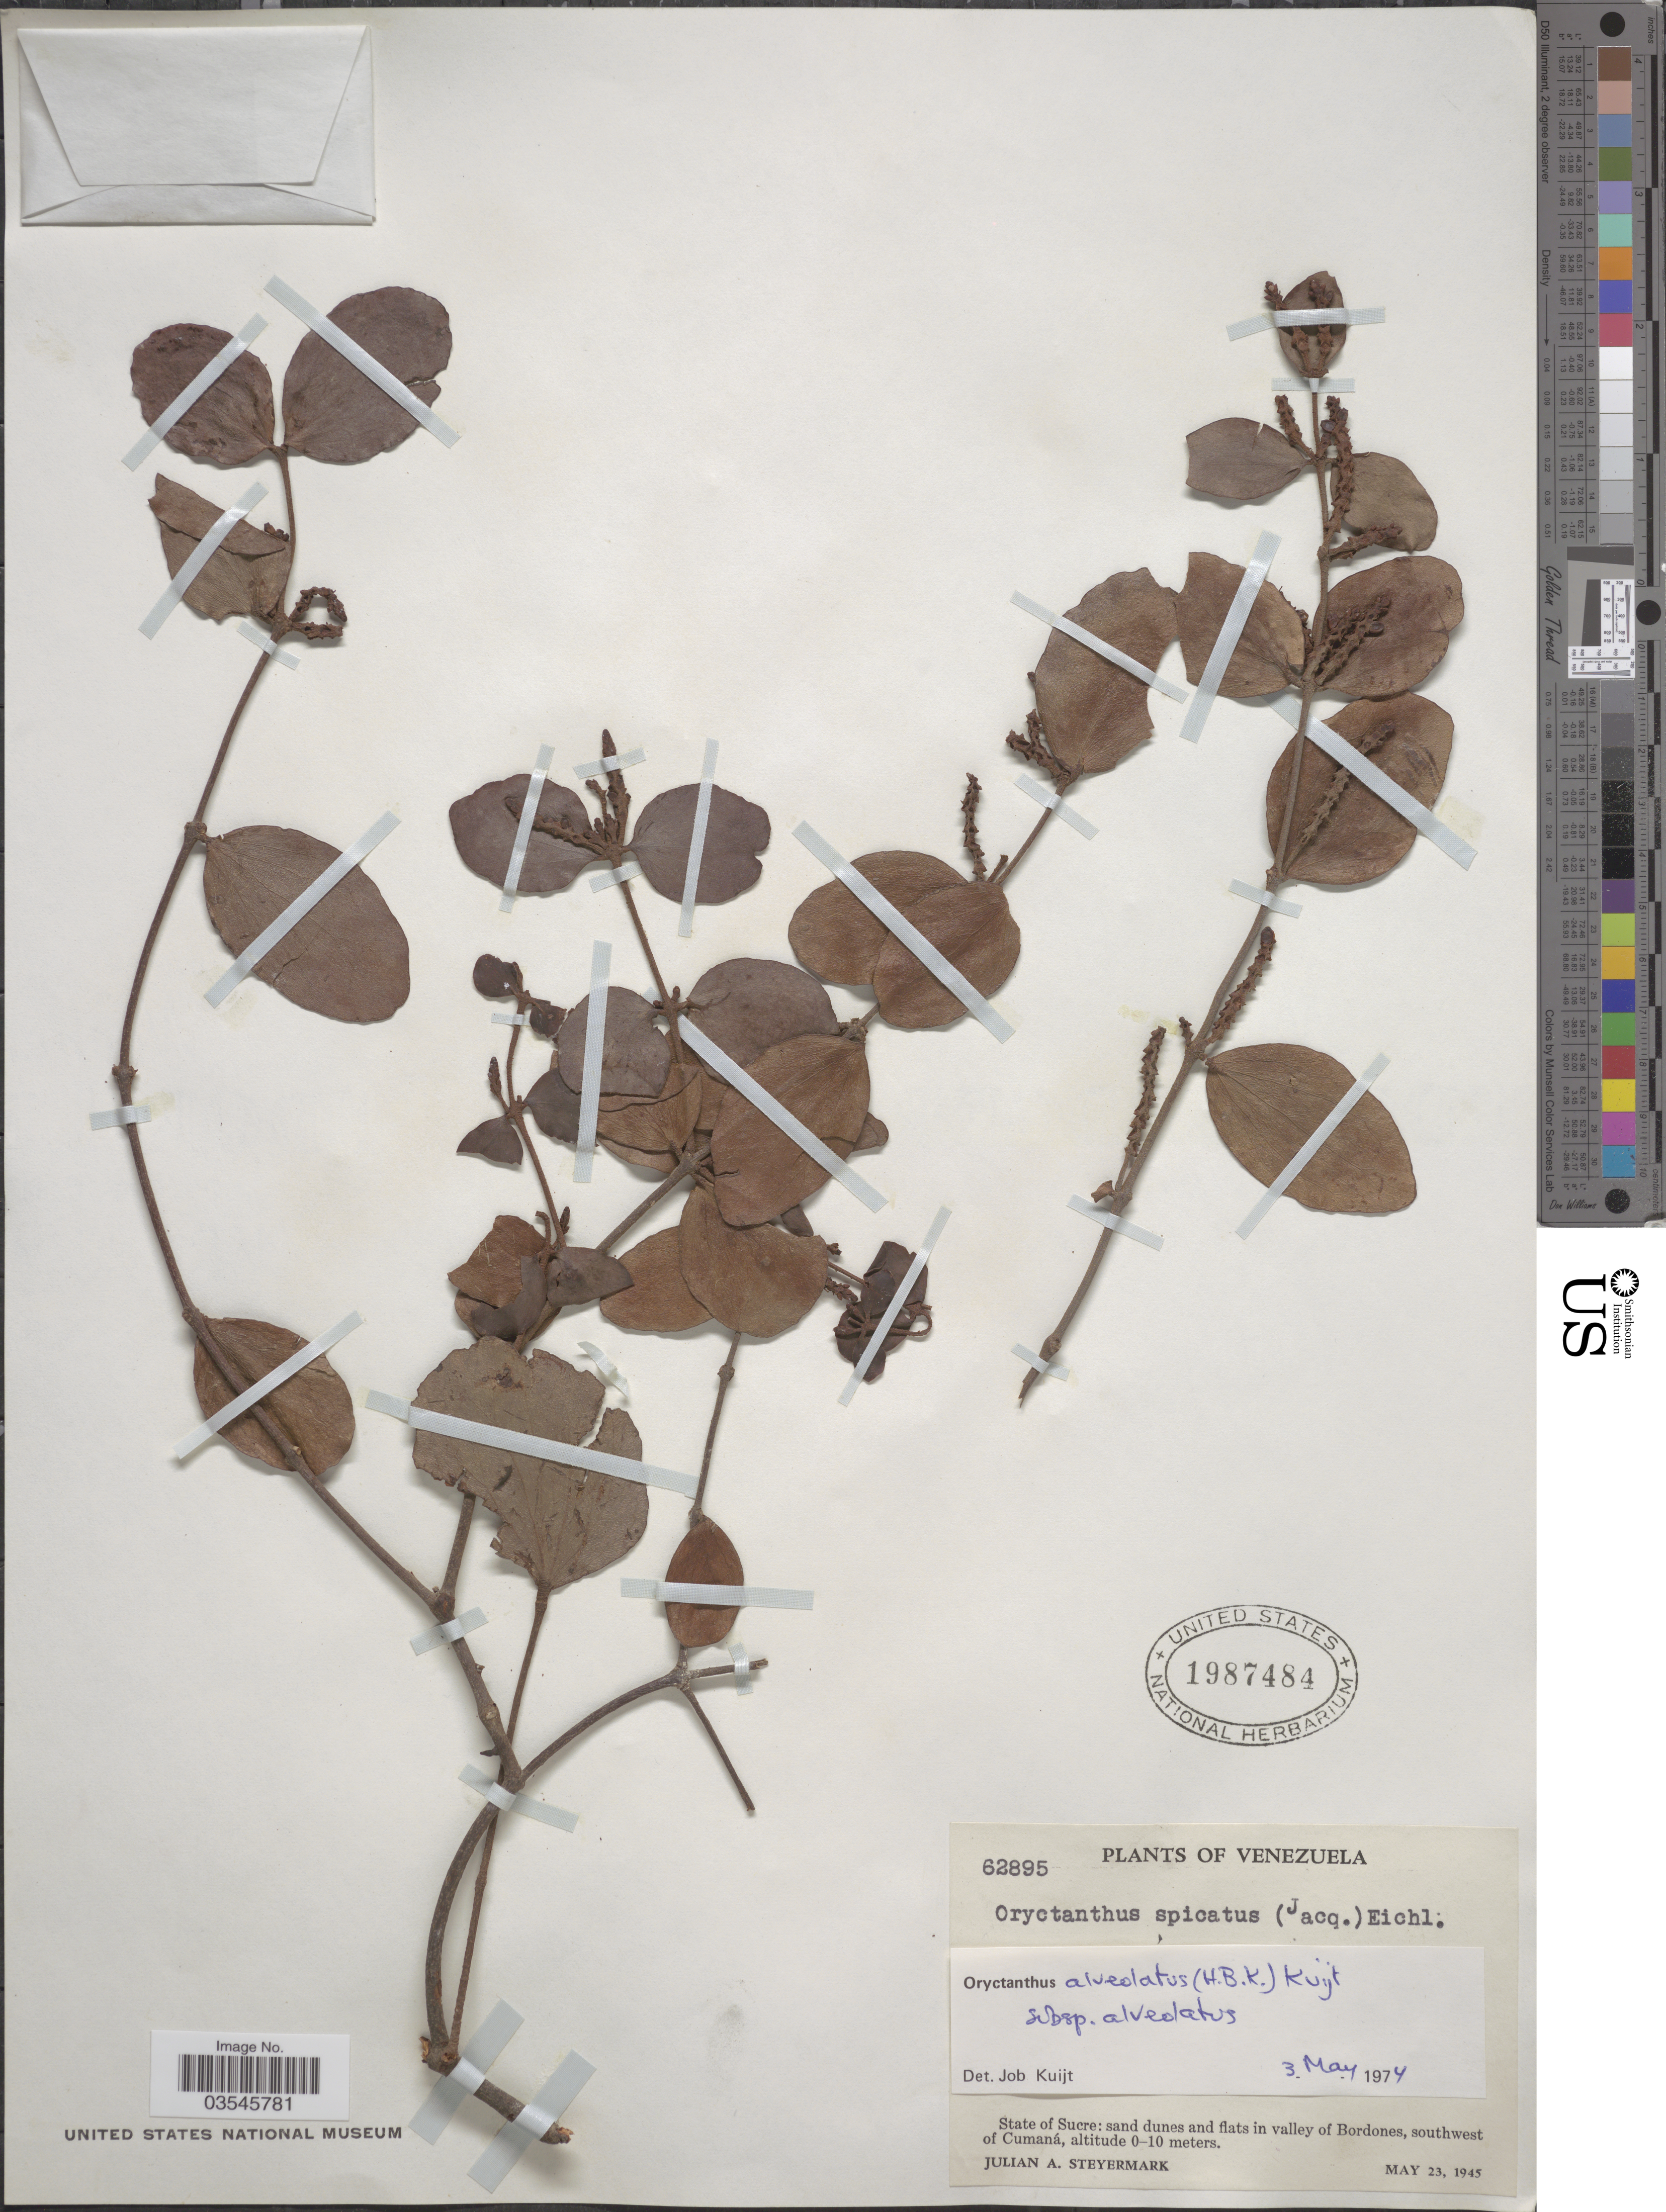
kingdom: Plantae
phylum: Tracheophyta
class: Magnoliopsida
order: Santalales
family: Loranthaceae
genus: Oryctanthus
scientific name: Oryctanthus alveolatus subsp. alveolatus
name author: (Kunth) Kuijt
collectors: J. Steyermark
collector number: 62895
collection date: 1945-05-23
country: Venezuela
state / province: Sucre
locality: Sand dunes and flats in valley of Bordones, southwest of Cumaná.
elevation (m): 0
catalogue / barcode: US 1987484